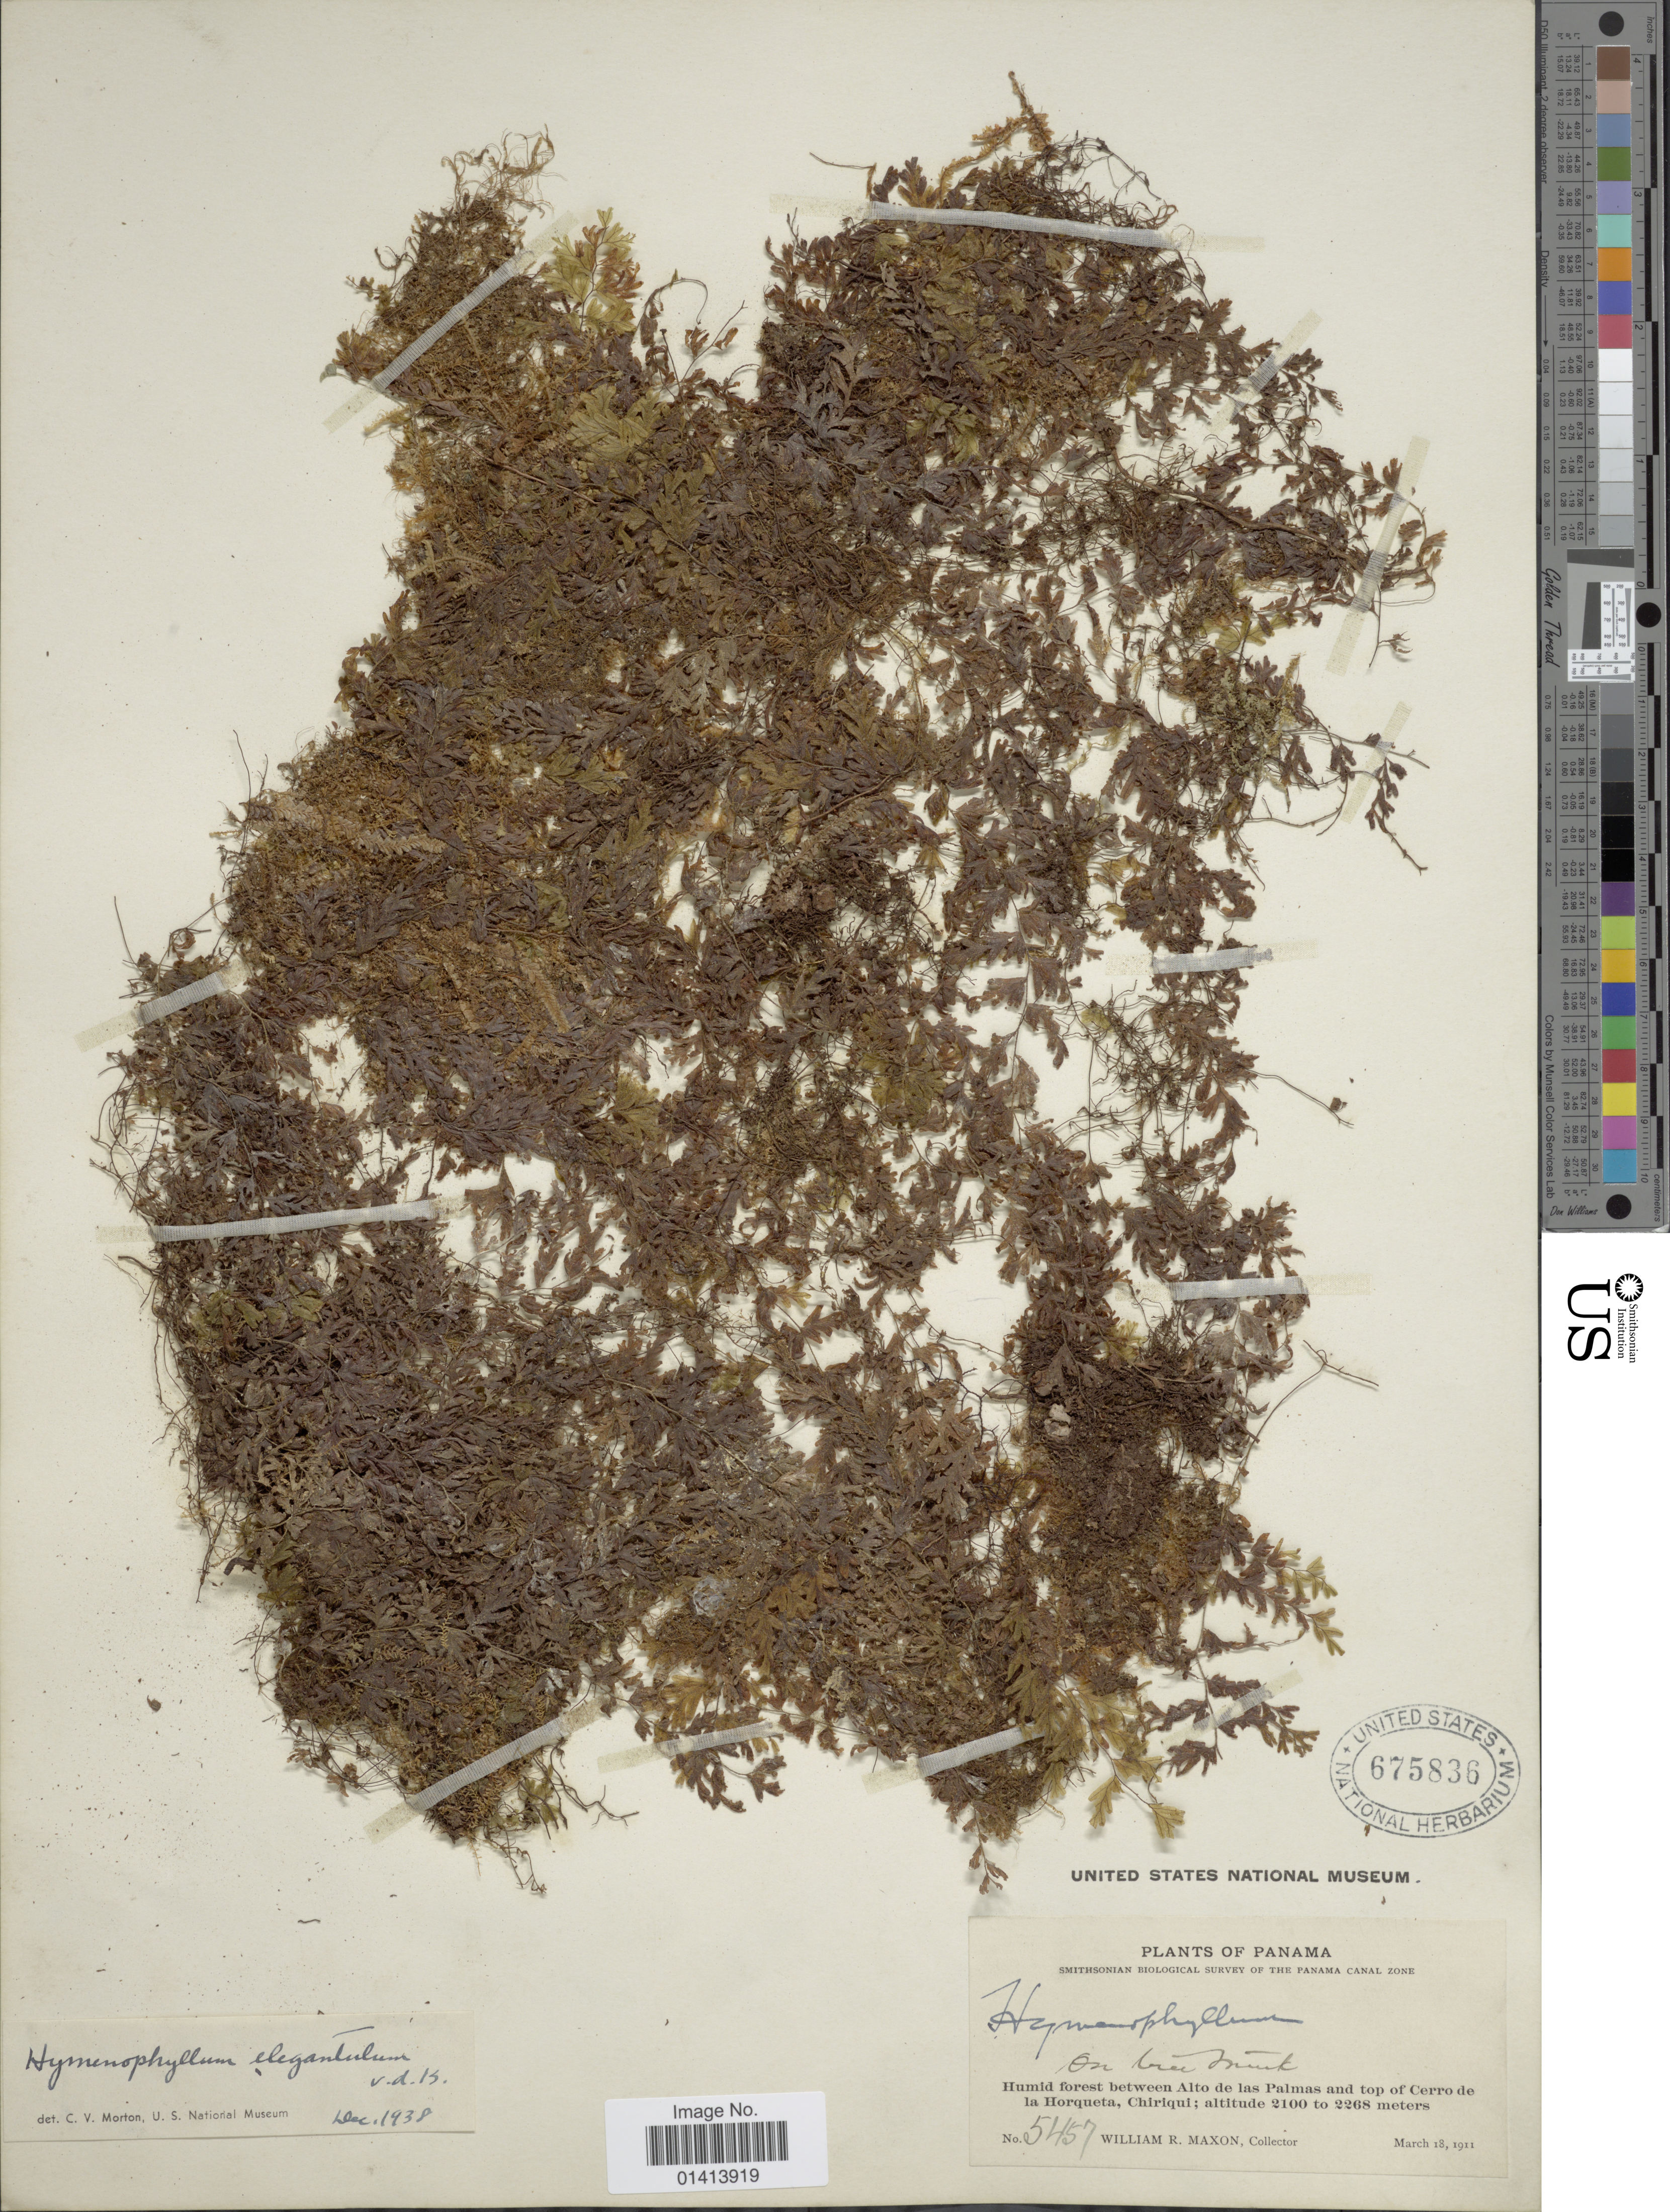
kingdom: Plantae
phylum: Tracheophyta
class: Polypodiopsida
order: Hymenophyllales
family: Hymenophyllaceae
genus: Hymenophyllum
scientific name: Hymenophyllum elegantulum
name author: Bosch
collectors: W. R. Maxon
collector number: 5457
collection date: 1911-03-18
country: Panama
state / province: Chiriqui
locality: Humid forest between Alto de las Palmas and top of Cerro de la Horqueta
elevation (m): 2100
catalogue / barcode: US 675836